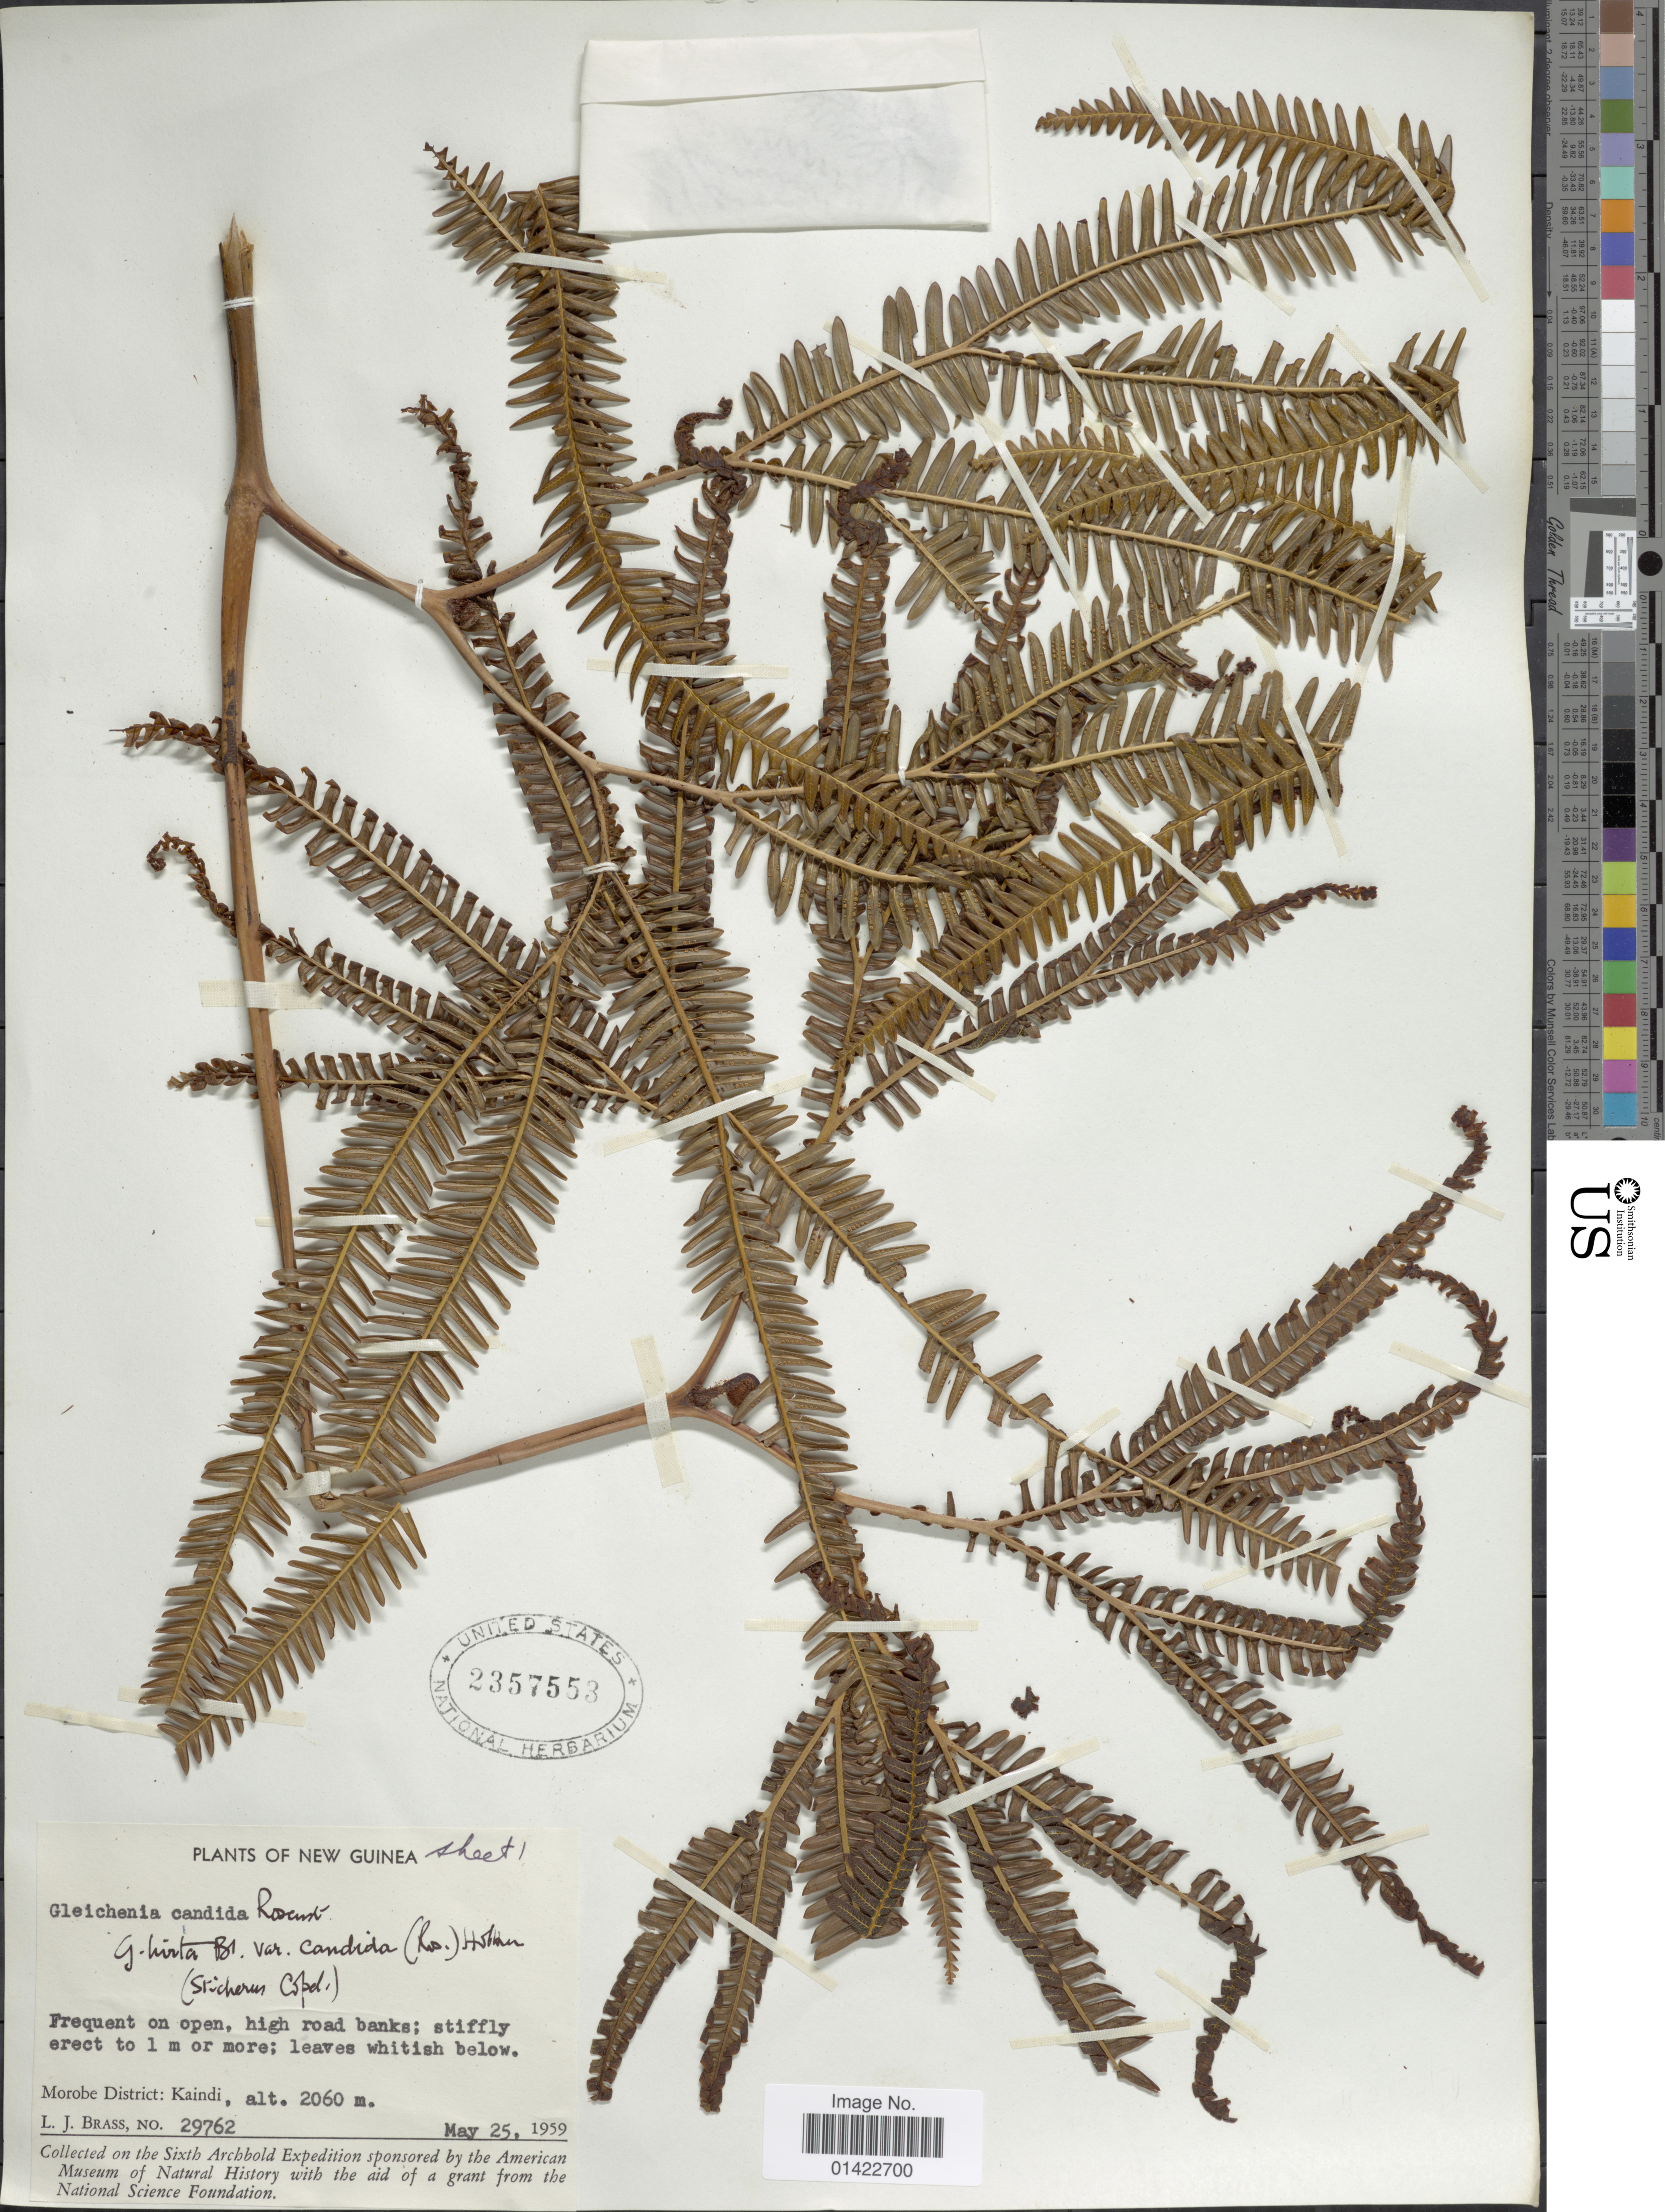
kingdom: Plantae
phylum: Tracheophyta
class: Polypodiopsida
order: Gleicheniales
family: Gleicheniaceae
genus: Sticherus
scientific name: Sticherus hirtus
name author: (Blume) Ching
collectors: L. J. Brass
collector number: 29762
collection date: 1959-05-25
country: Papua New Guinea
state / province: Morobe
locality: Kaindi.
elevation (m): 2060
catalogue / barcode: US 2357553